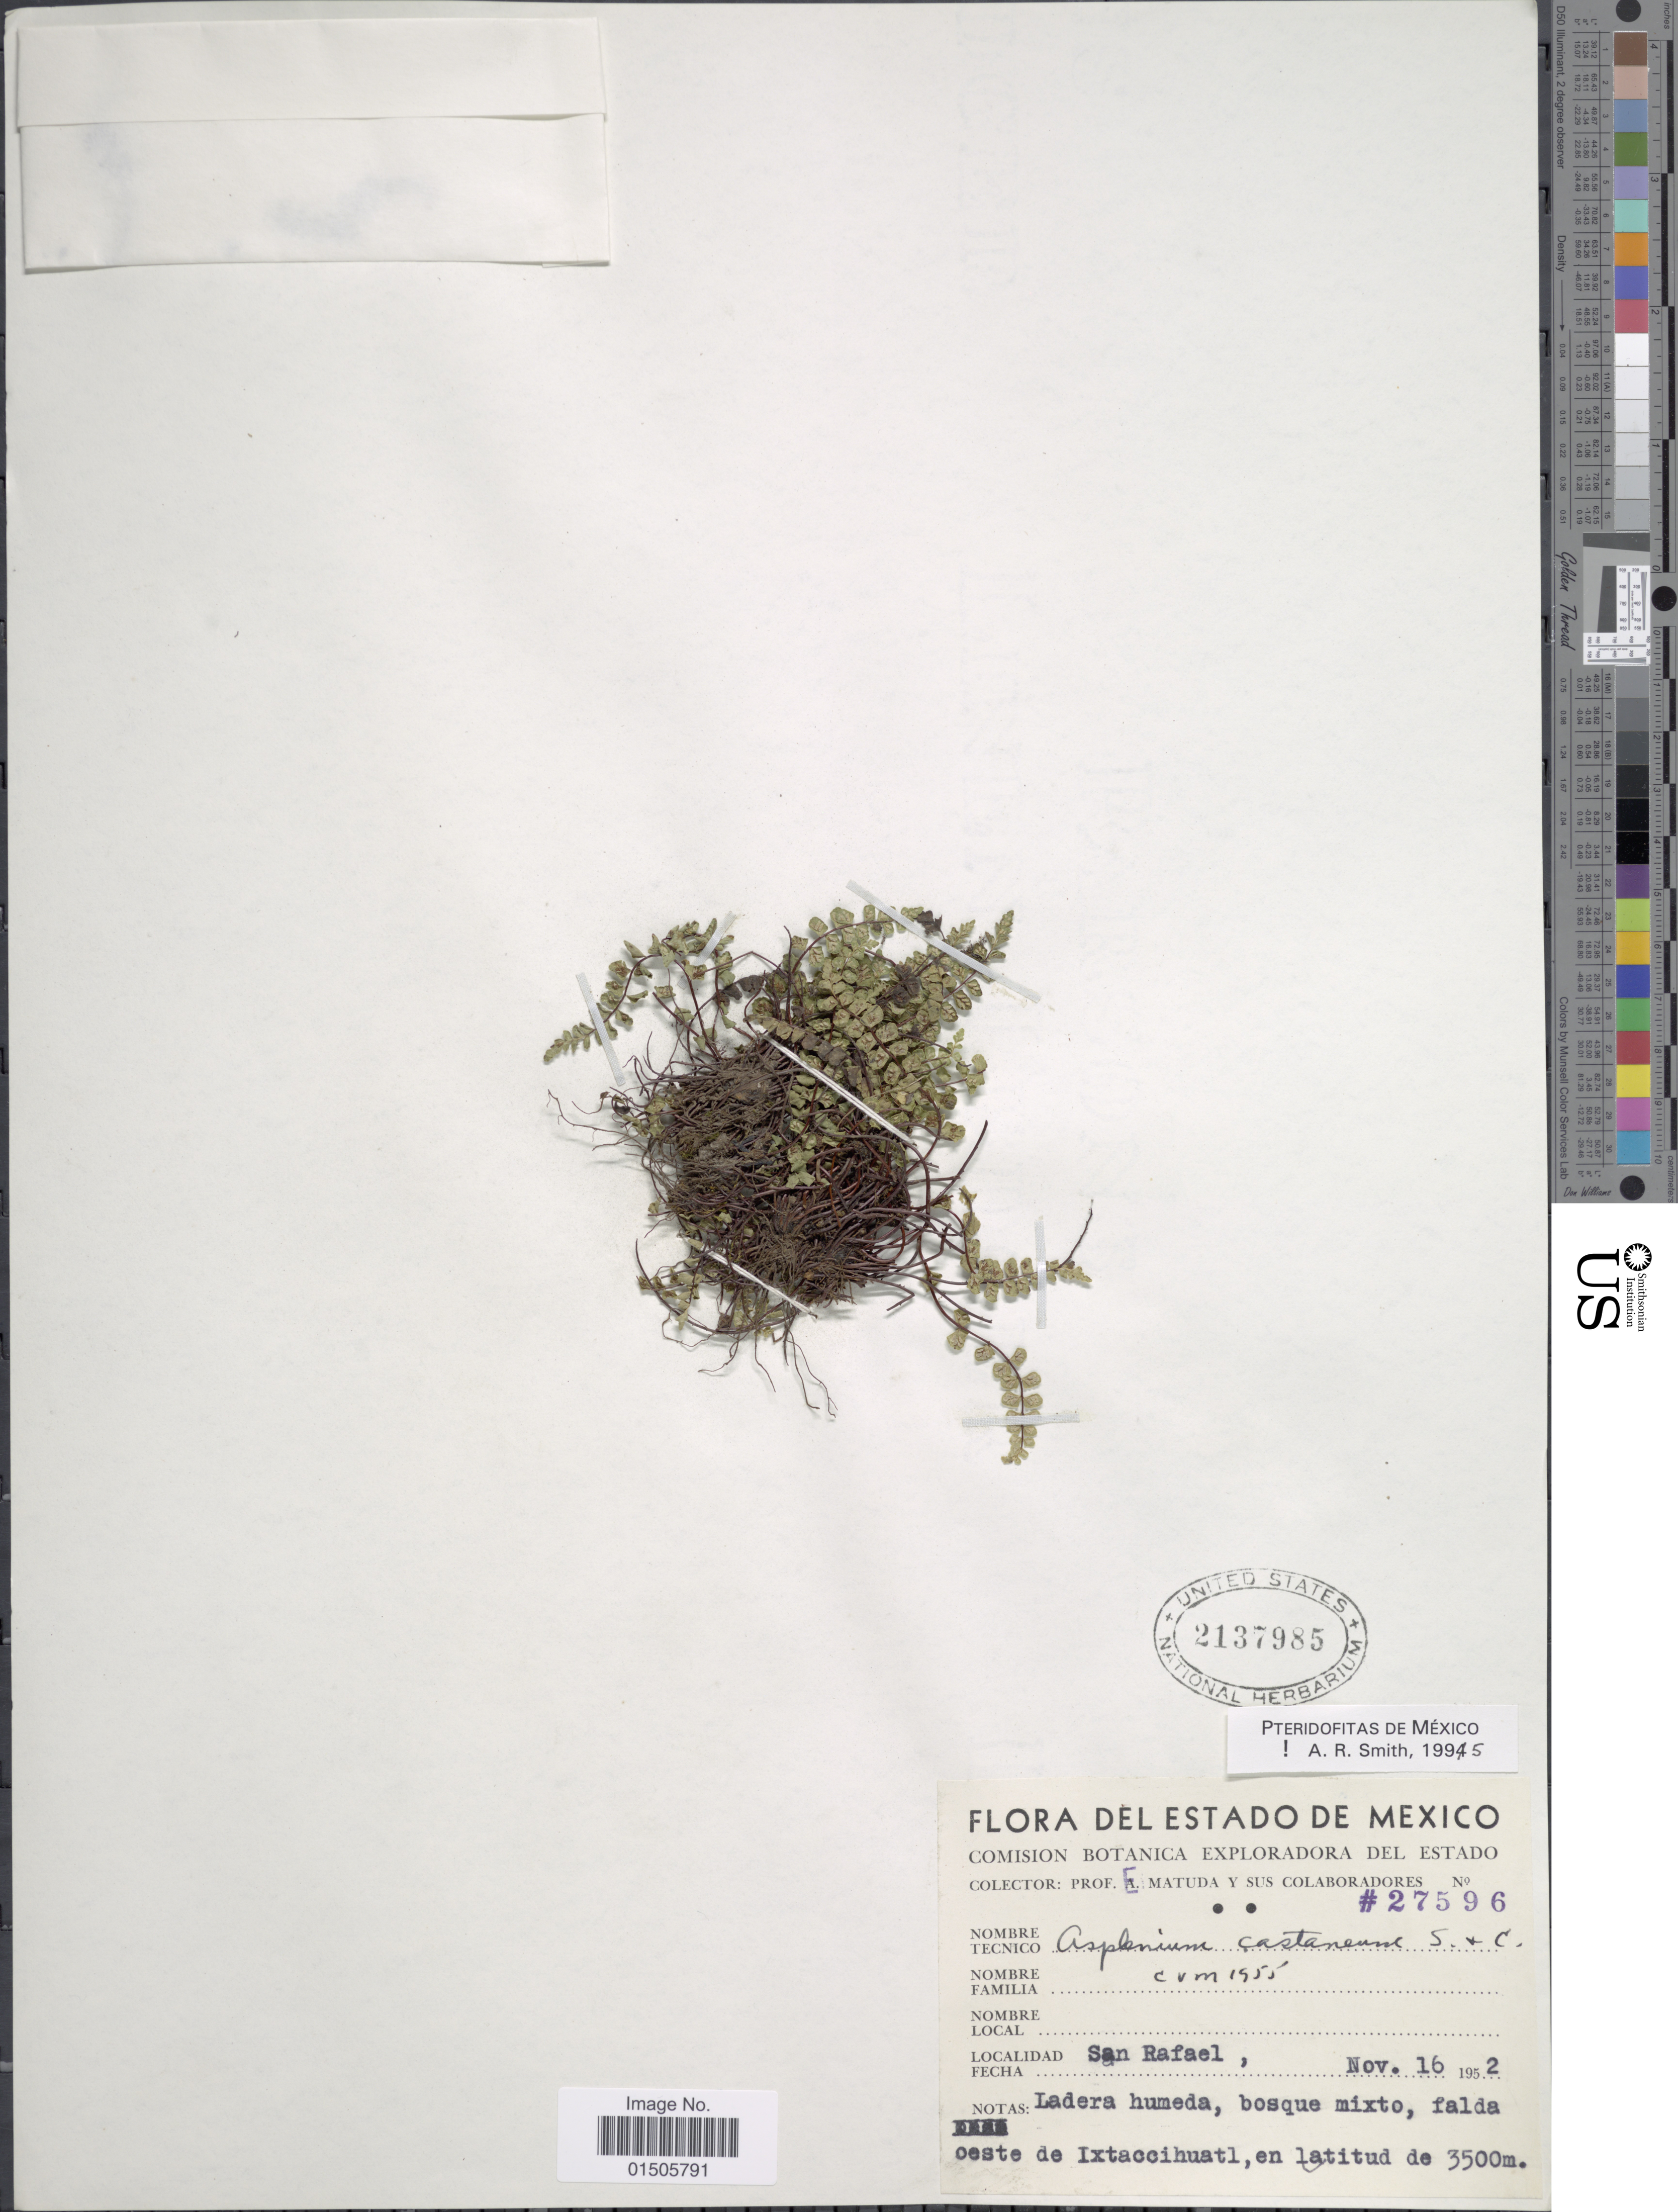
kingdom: Plantae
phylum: Tracheophyta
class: Polypodiopsida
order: Polypodiales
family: Aspleniaceae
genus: Asplenium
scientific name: Asplenium castaneum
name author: Schltdl. & Cham.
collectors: E. Matuda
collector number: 27596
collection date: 1953-11-16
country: Mexico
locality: San Rafael, Ladera humeda, bosque mixto, falda oeste de Ixtaccihuatl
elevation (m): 3500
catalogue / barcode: US 2137985